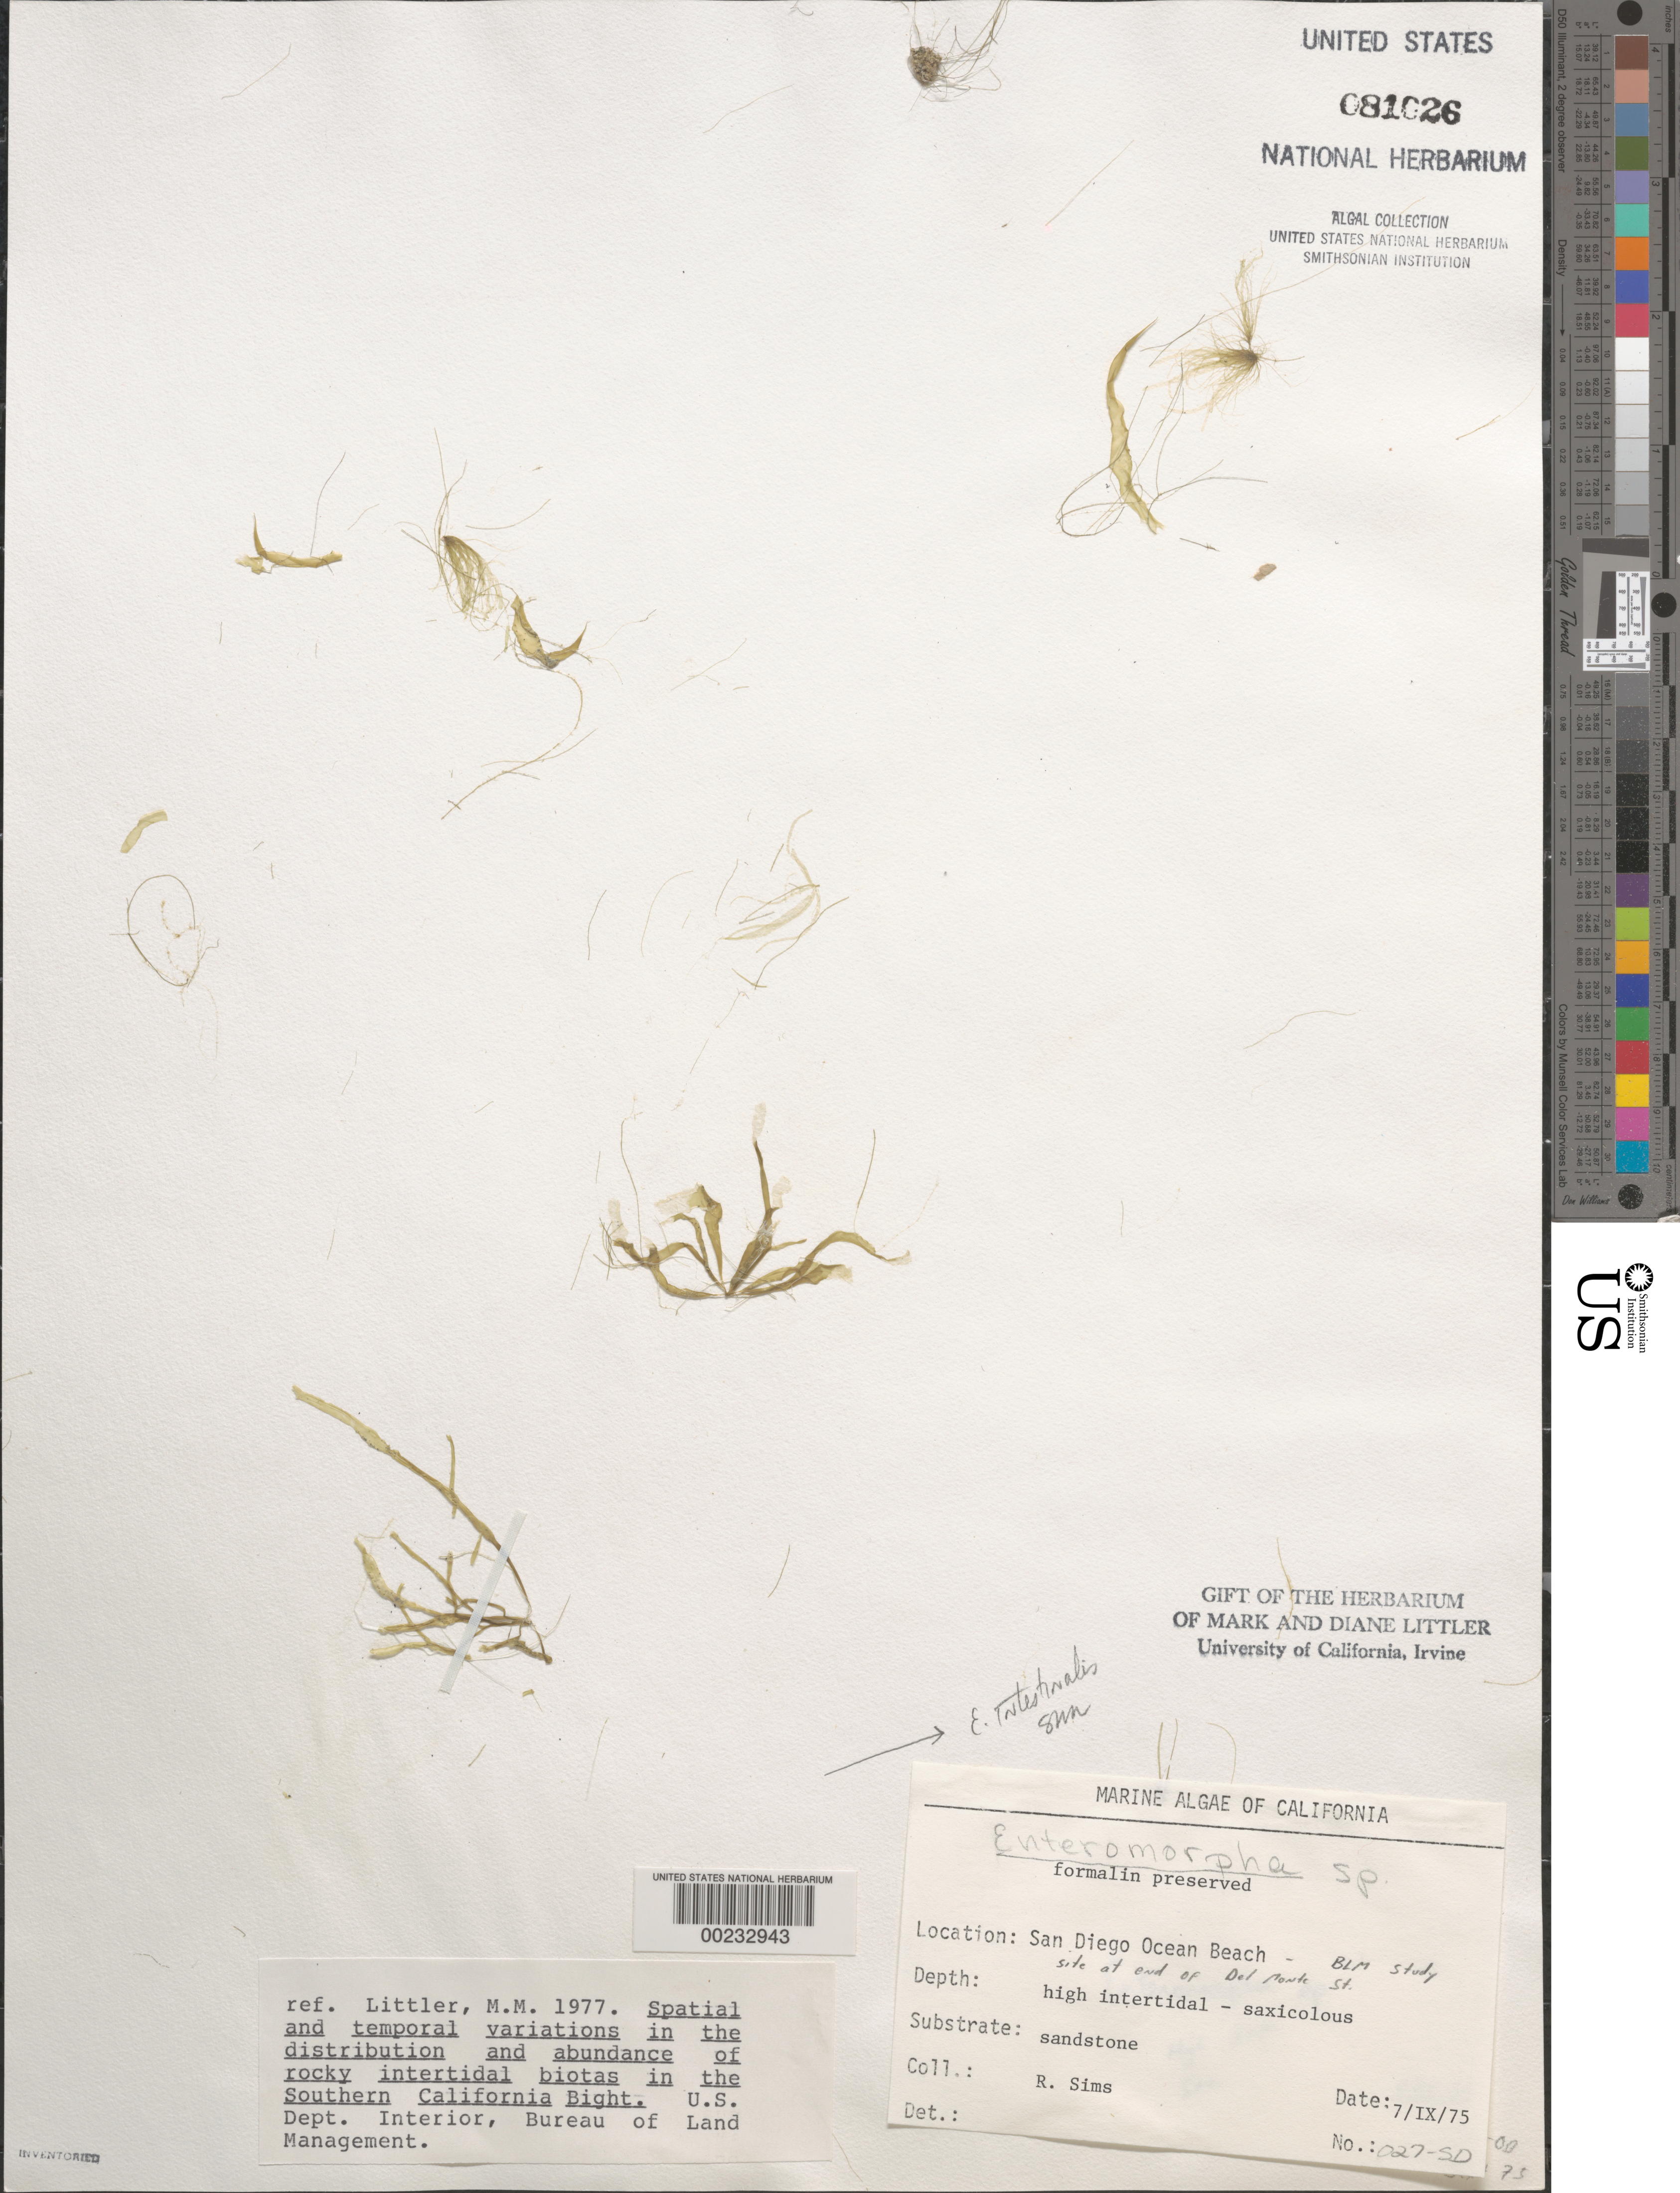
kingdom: Plantae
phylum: Chlorophyta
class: Ulvophyceae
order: Ulvales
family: Ulvaceae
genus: Ulva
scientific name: Ulva intestinalis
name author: L.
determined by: Algae name updating Project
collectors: R. H. Sims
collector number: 027-sd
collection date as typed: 07 Sep 1975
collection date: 1975-09-07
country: United States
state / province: California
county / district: San Diego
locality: End of Del Monte Street, Ocean Beach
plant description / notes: BLM-SOCALBIGHT Rocky Intertidal Survey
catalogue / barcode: US 81026